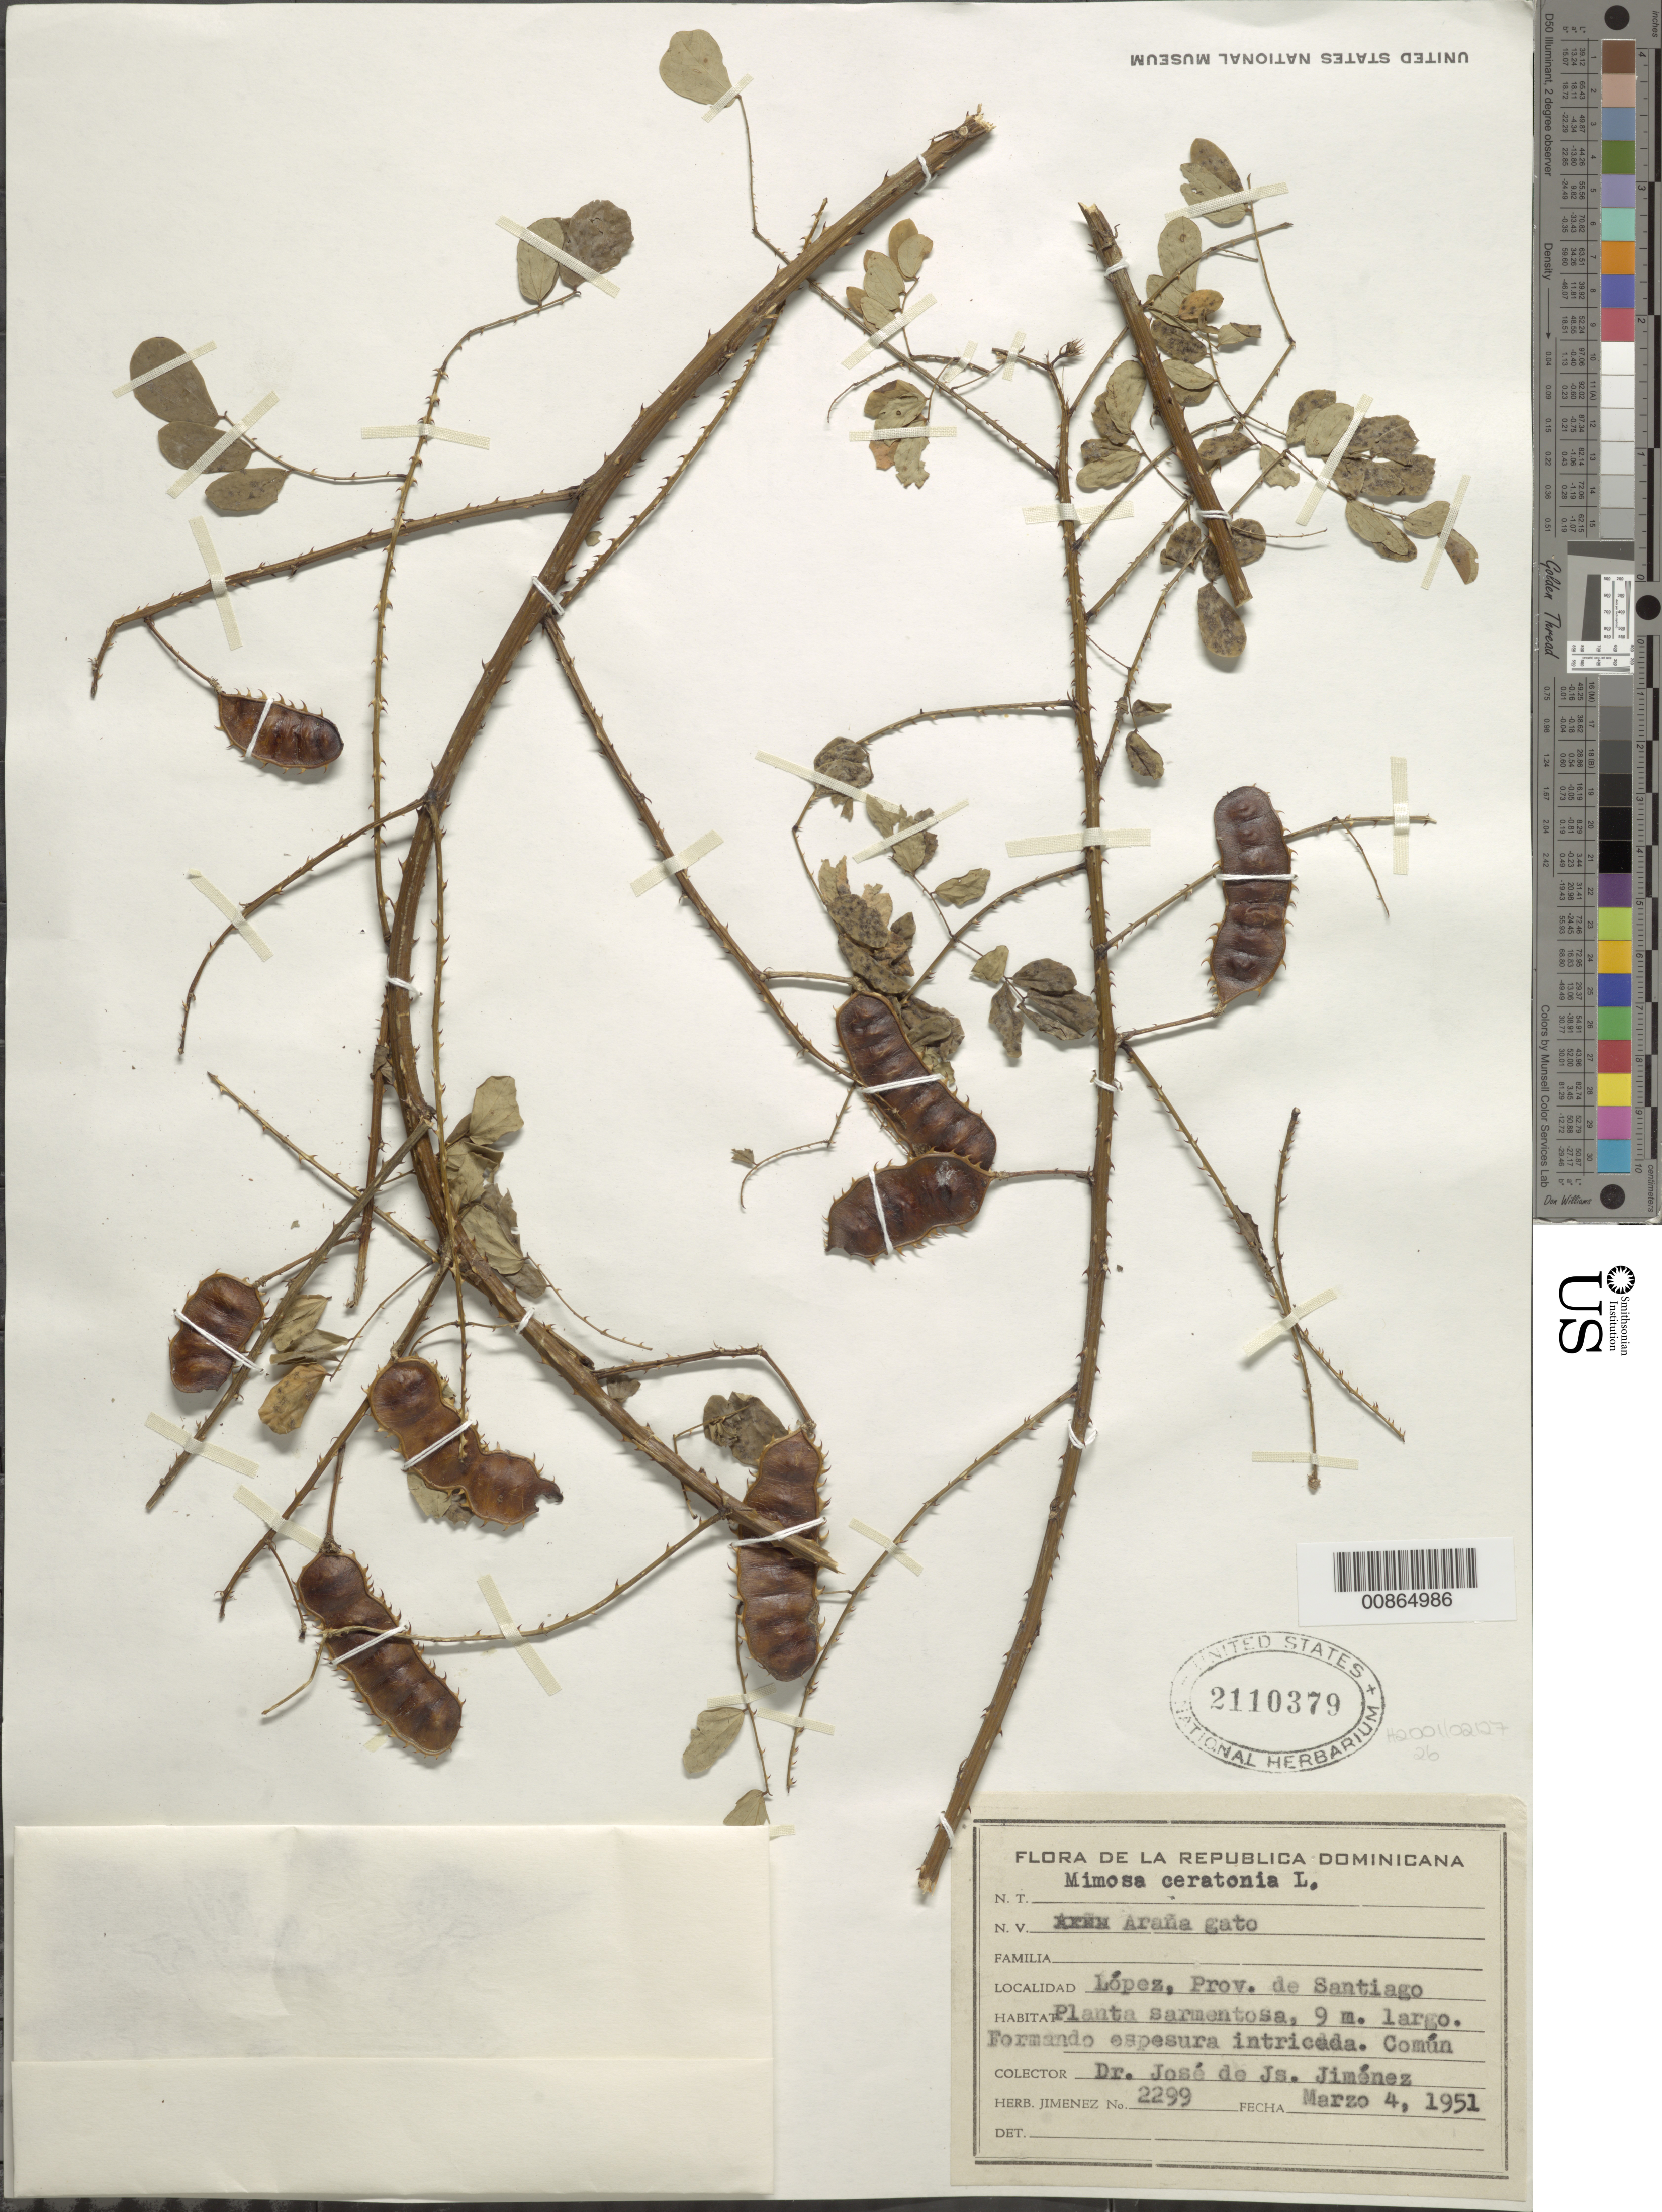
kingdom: Plantae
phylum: Tracheophyta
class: Magnoliopsida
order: Fabales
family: Fabaceae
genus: Mimosa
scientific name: Mimosa ceratonia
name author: L.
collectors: J. J. Jiménez Almonte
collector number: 2299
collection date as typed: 04 Mar 1951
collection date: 1951-03-04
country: Dominican Republic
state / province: Santiago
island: Hispaniola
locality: López.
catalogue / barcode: US 2110379